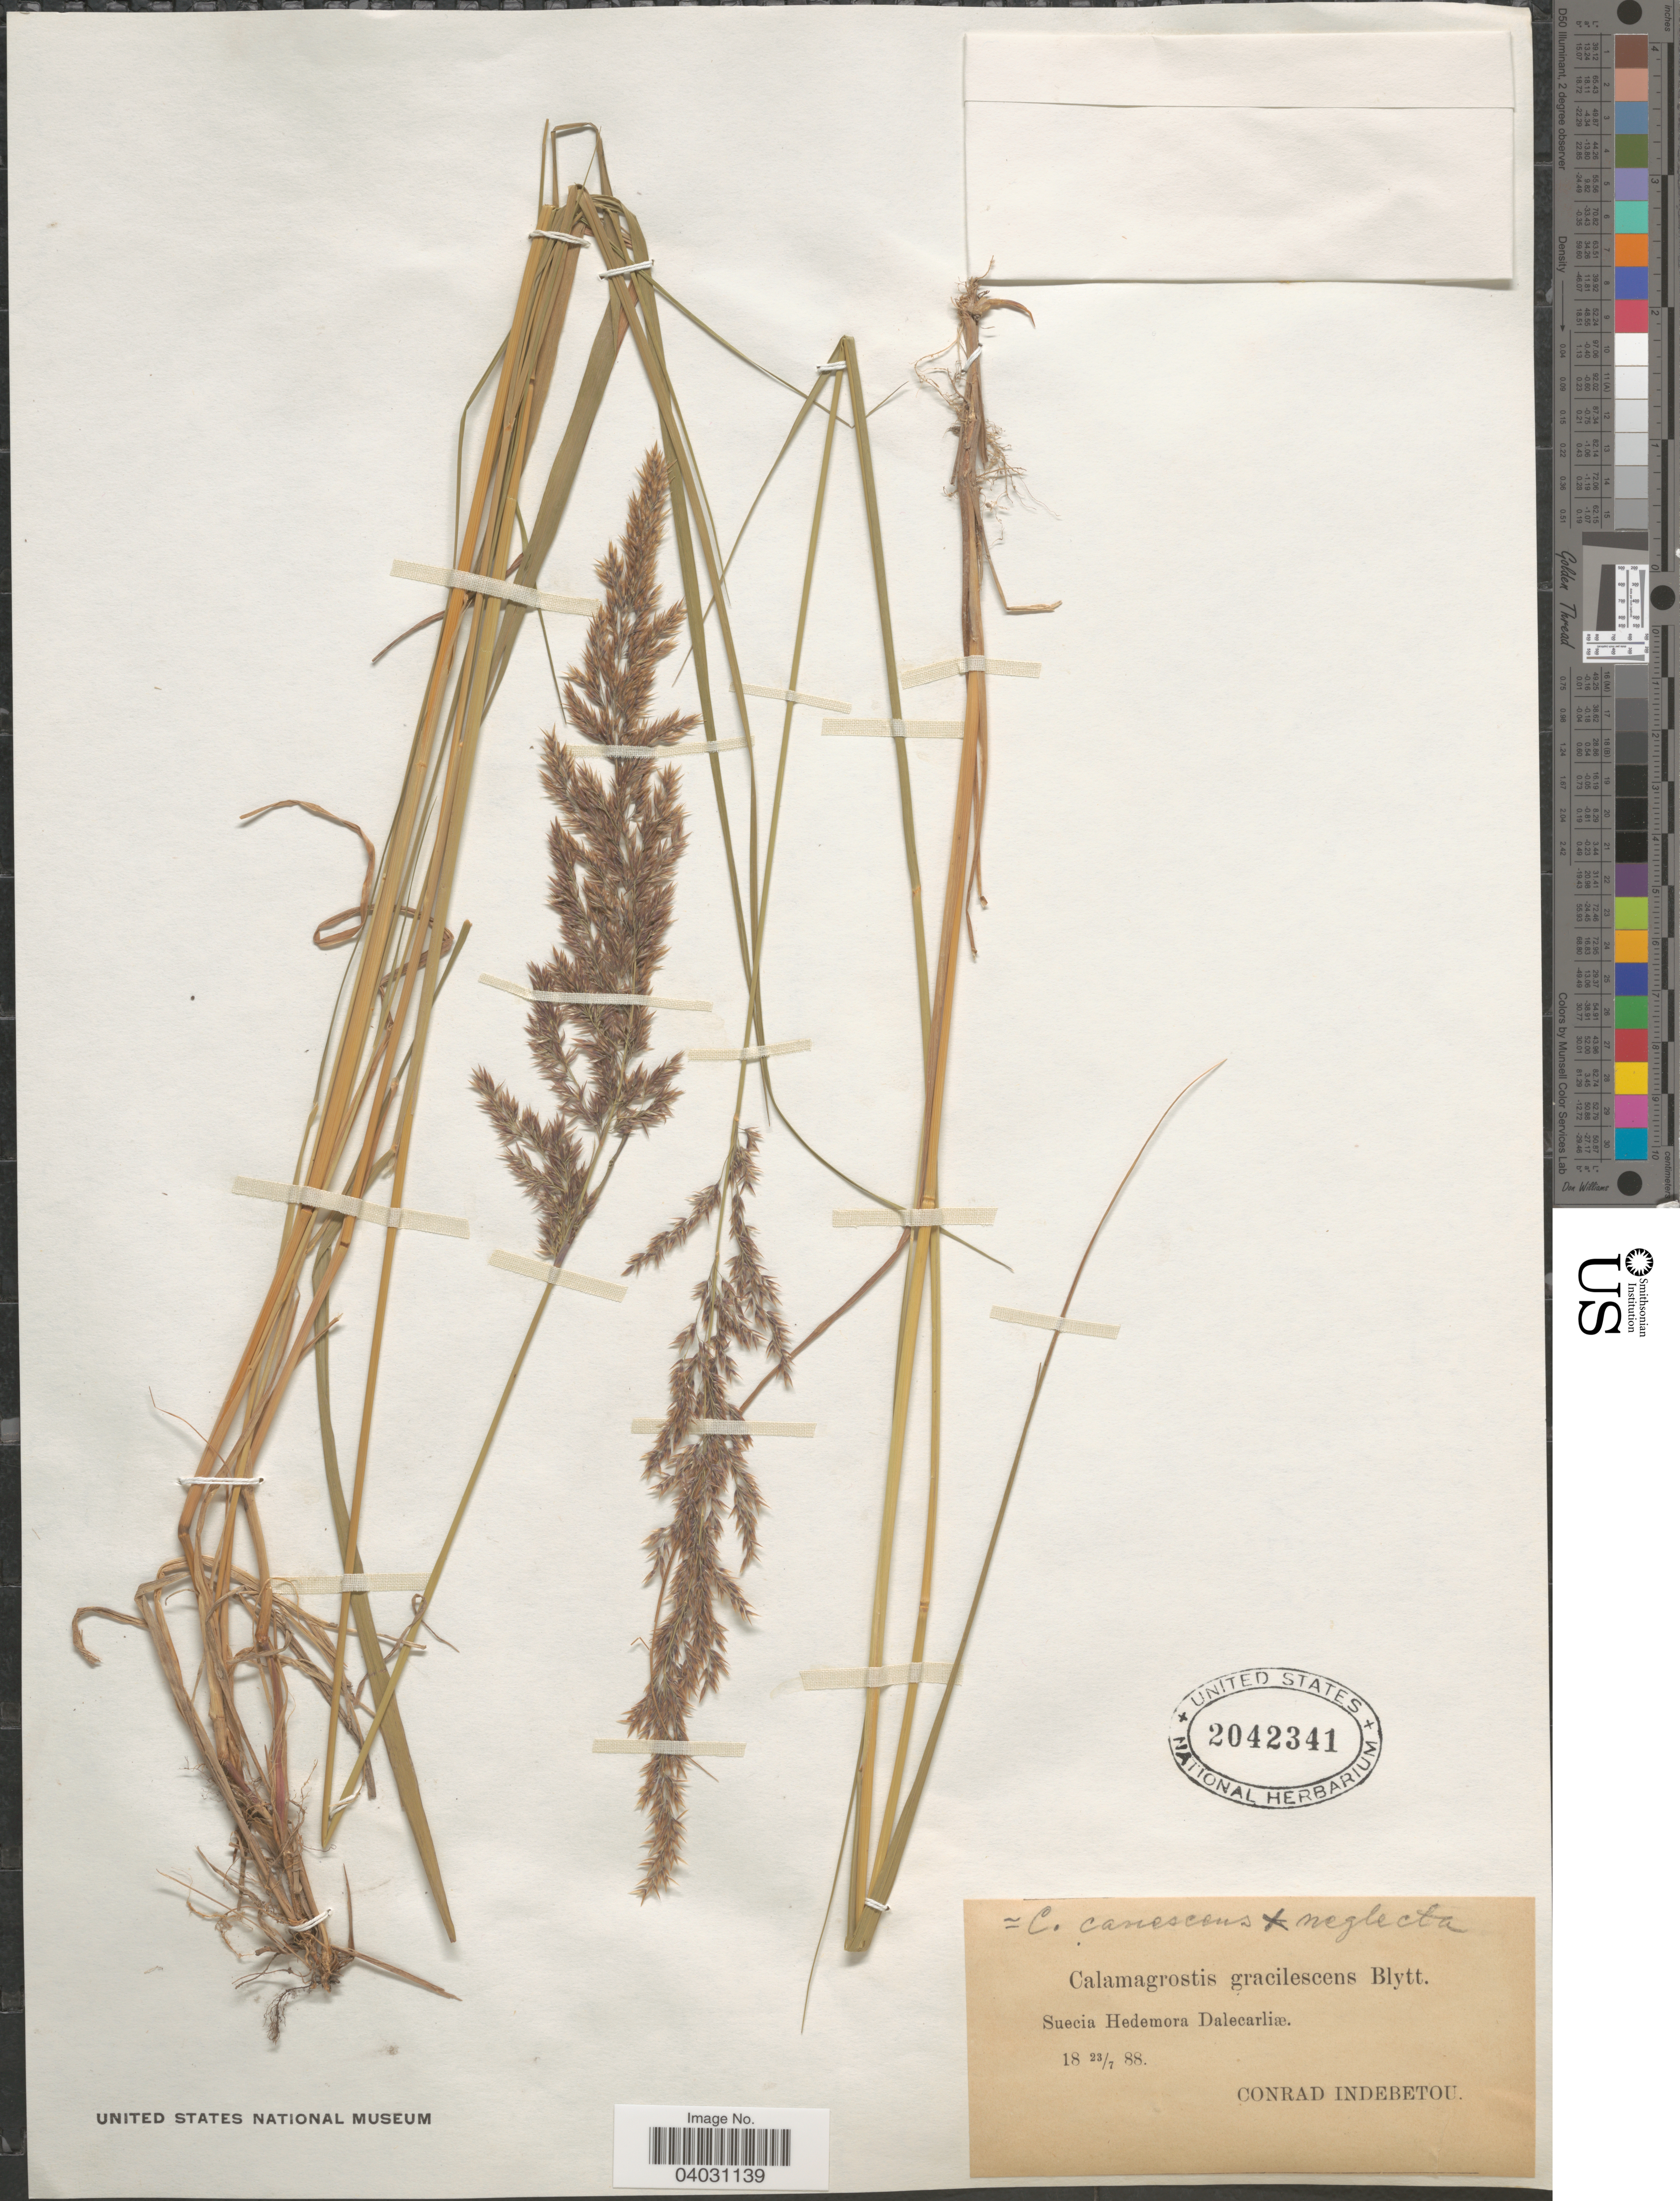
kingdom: Plantae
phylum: Tracheophyta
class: Liliopsida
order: Poales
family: Poaceae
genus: Calamagrostis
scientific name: Calamagrostis canescens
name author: (G.H. Weber) Roth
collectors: C. Indebetou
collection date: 1888-07-23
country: Sweden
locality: Suecia Hedemora Dalecarliæ.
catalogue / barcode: US 2042341